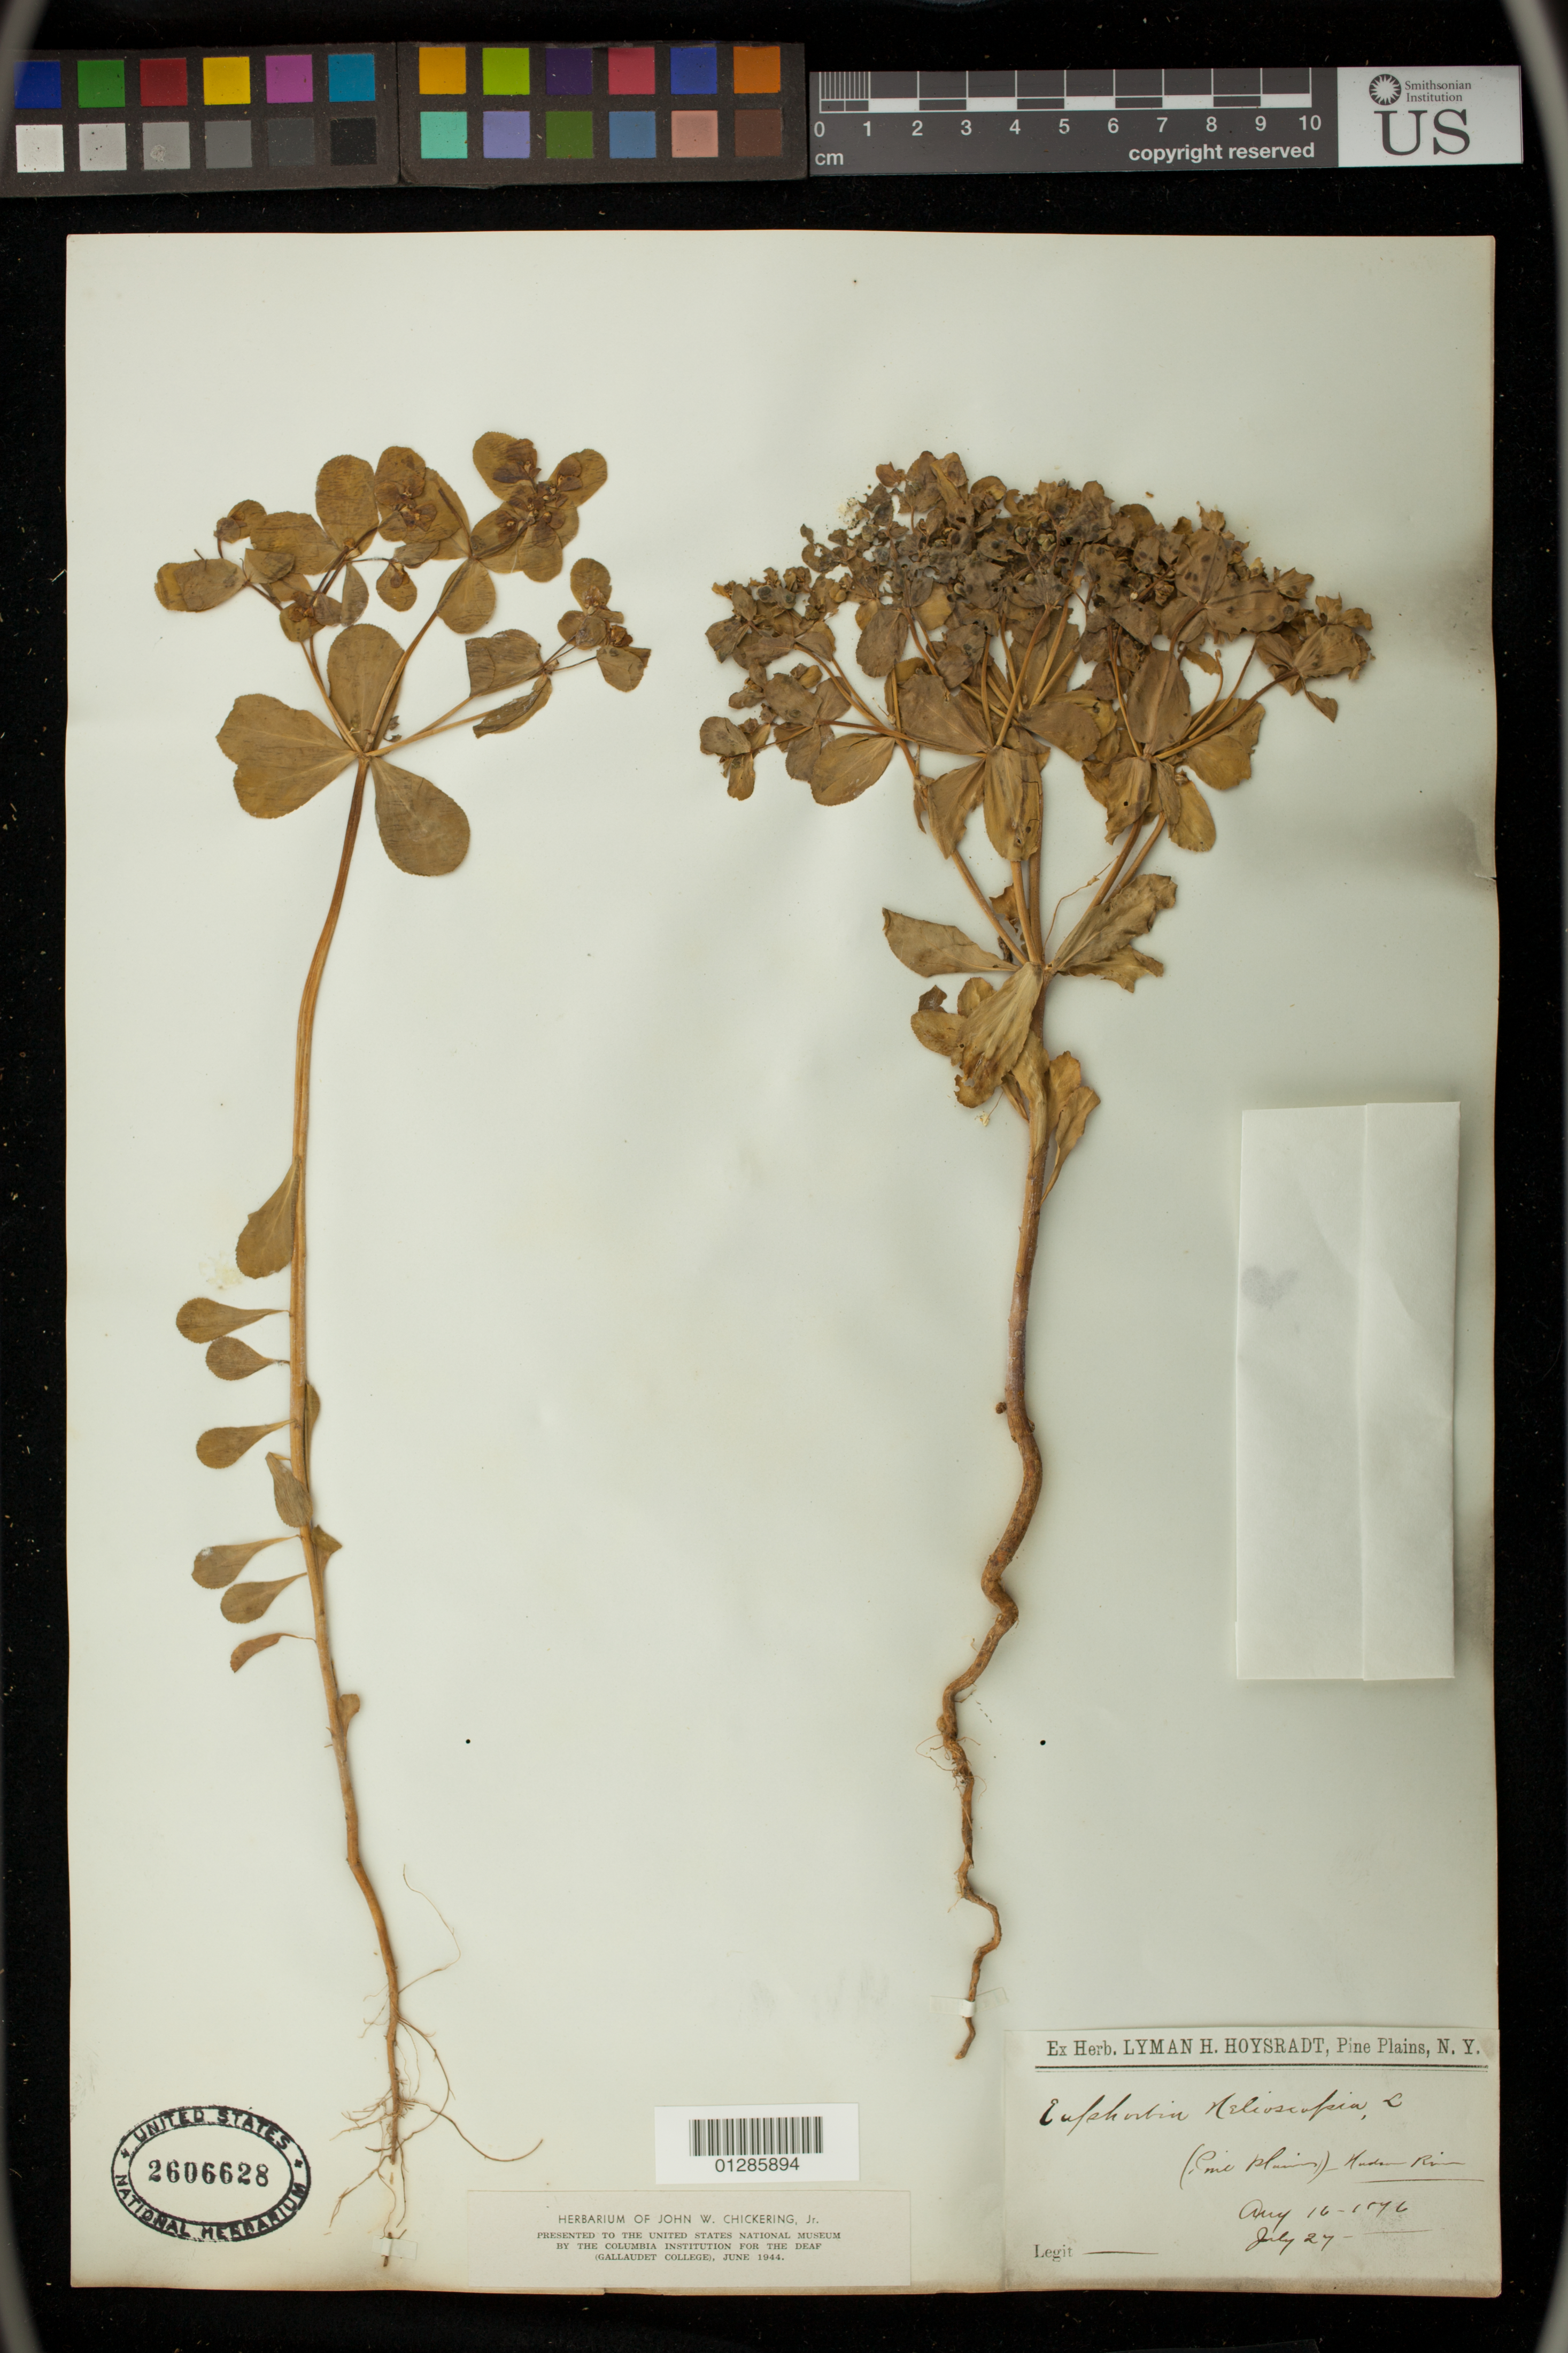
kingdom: Plantae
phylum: Tracheophyta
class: Magnoliopsida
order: Malpighiales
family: Euphorbiaceae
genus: Euphorbia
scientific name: Euphorbia helioscopia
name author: L.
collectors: L. Hoysradt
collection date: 1876-07-27/1876-08-16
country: United States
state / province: New York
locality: (Pine Plains) Hudson River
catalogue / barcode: US 2606628